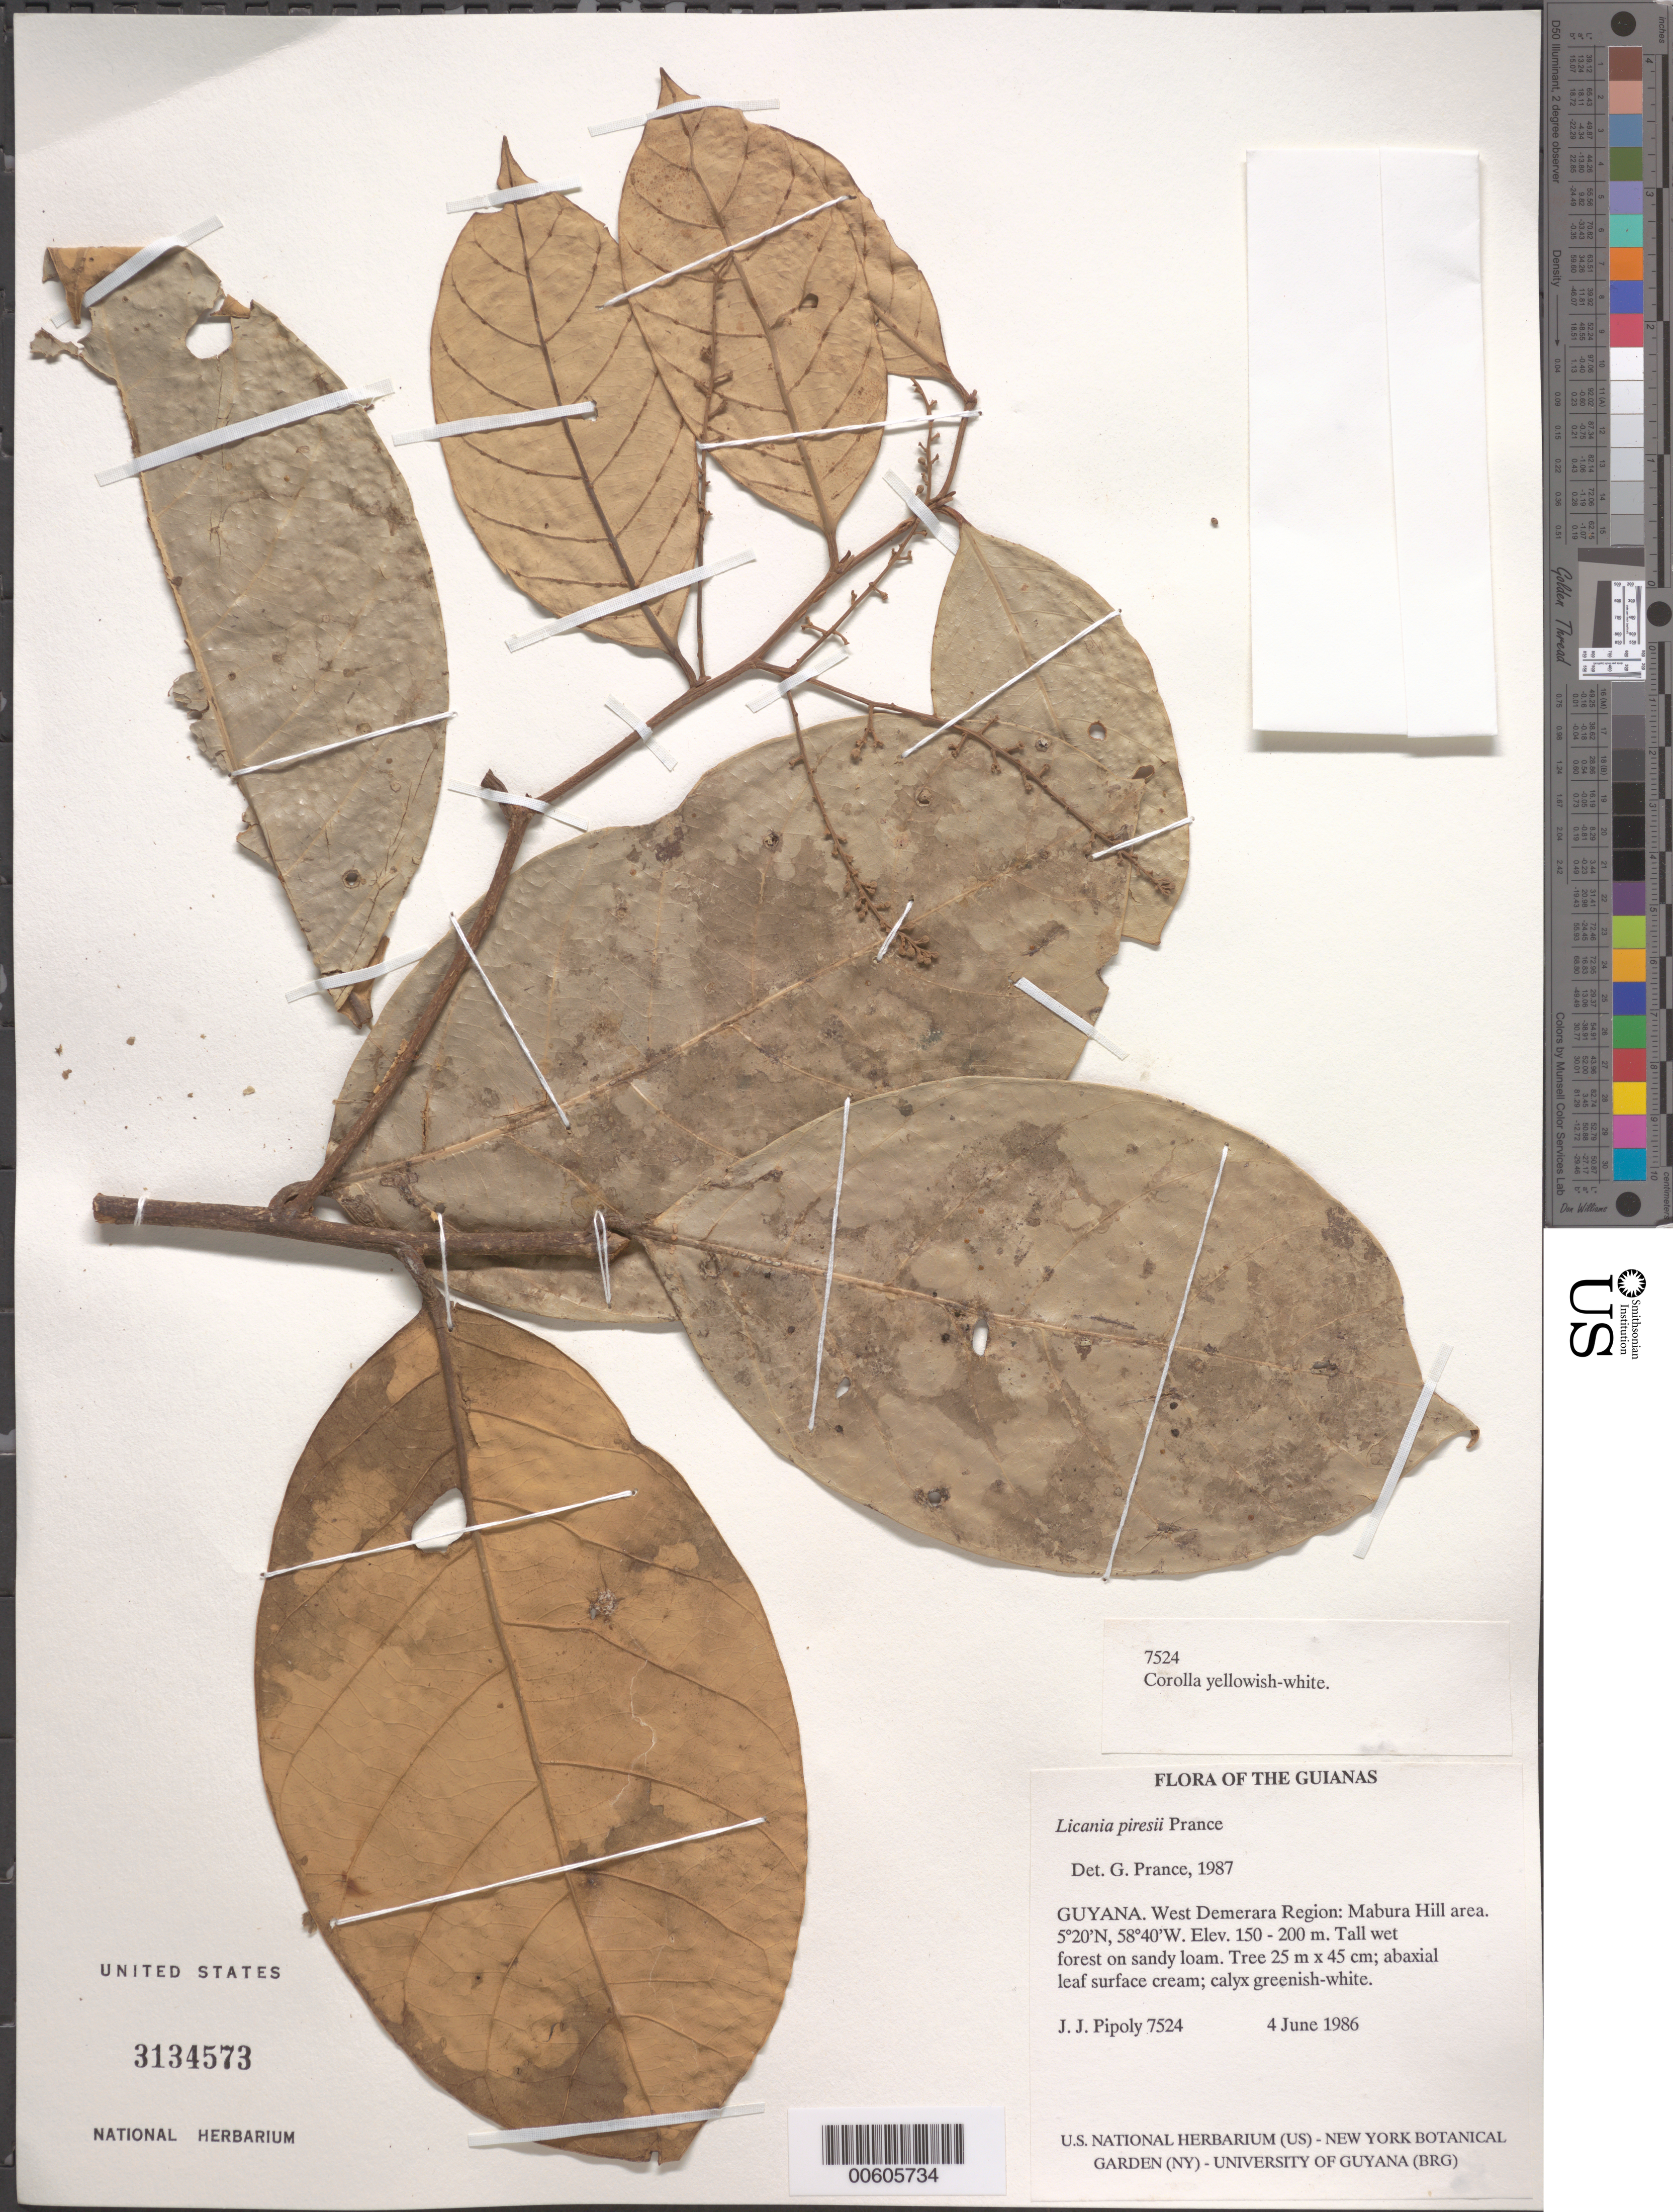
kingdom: Plantae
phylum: Tracheophyta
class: Magnoliopsida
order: Malpighiales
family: Chrysobalanaceae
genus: Licania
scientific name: Licania piresii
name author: Prance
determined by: Prance, G. T.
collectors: J. J. Pipoly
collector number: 7524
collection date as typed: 4 June 1986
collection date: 1986-06-04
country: Guyana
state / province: U. Demerara-Berbice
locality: Mabura Hill area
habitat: Tall wet forest on sandy loam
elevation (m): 50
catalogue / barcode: US 3134573